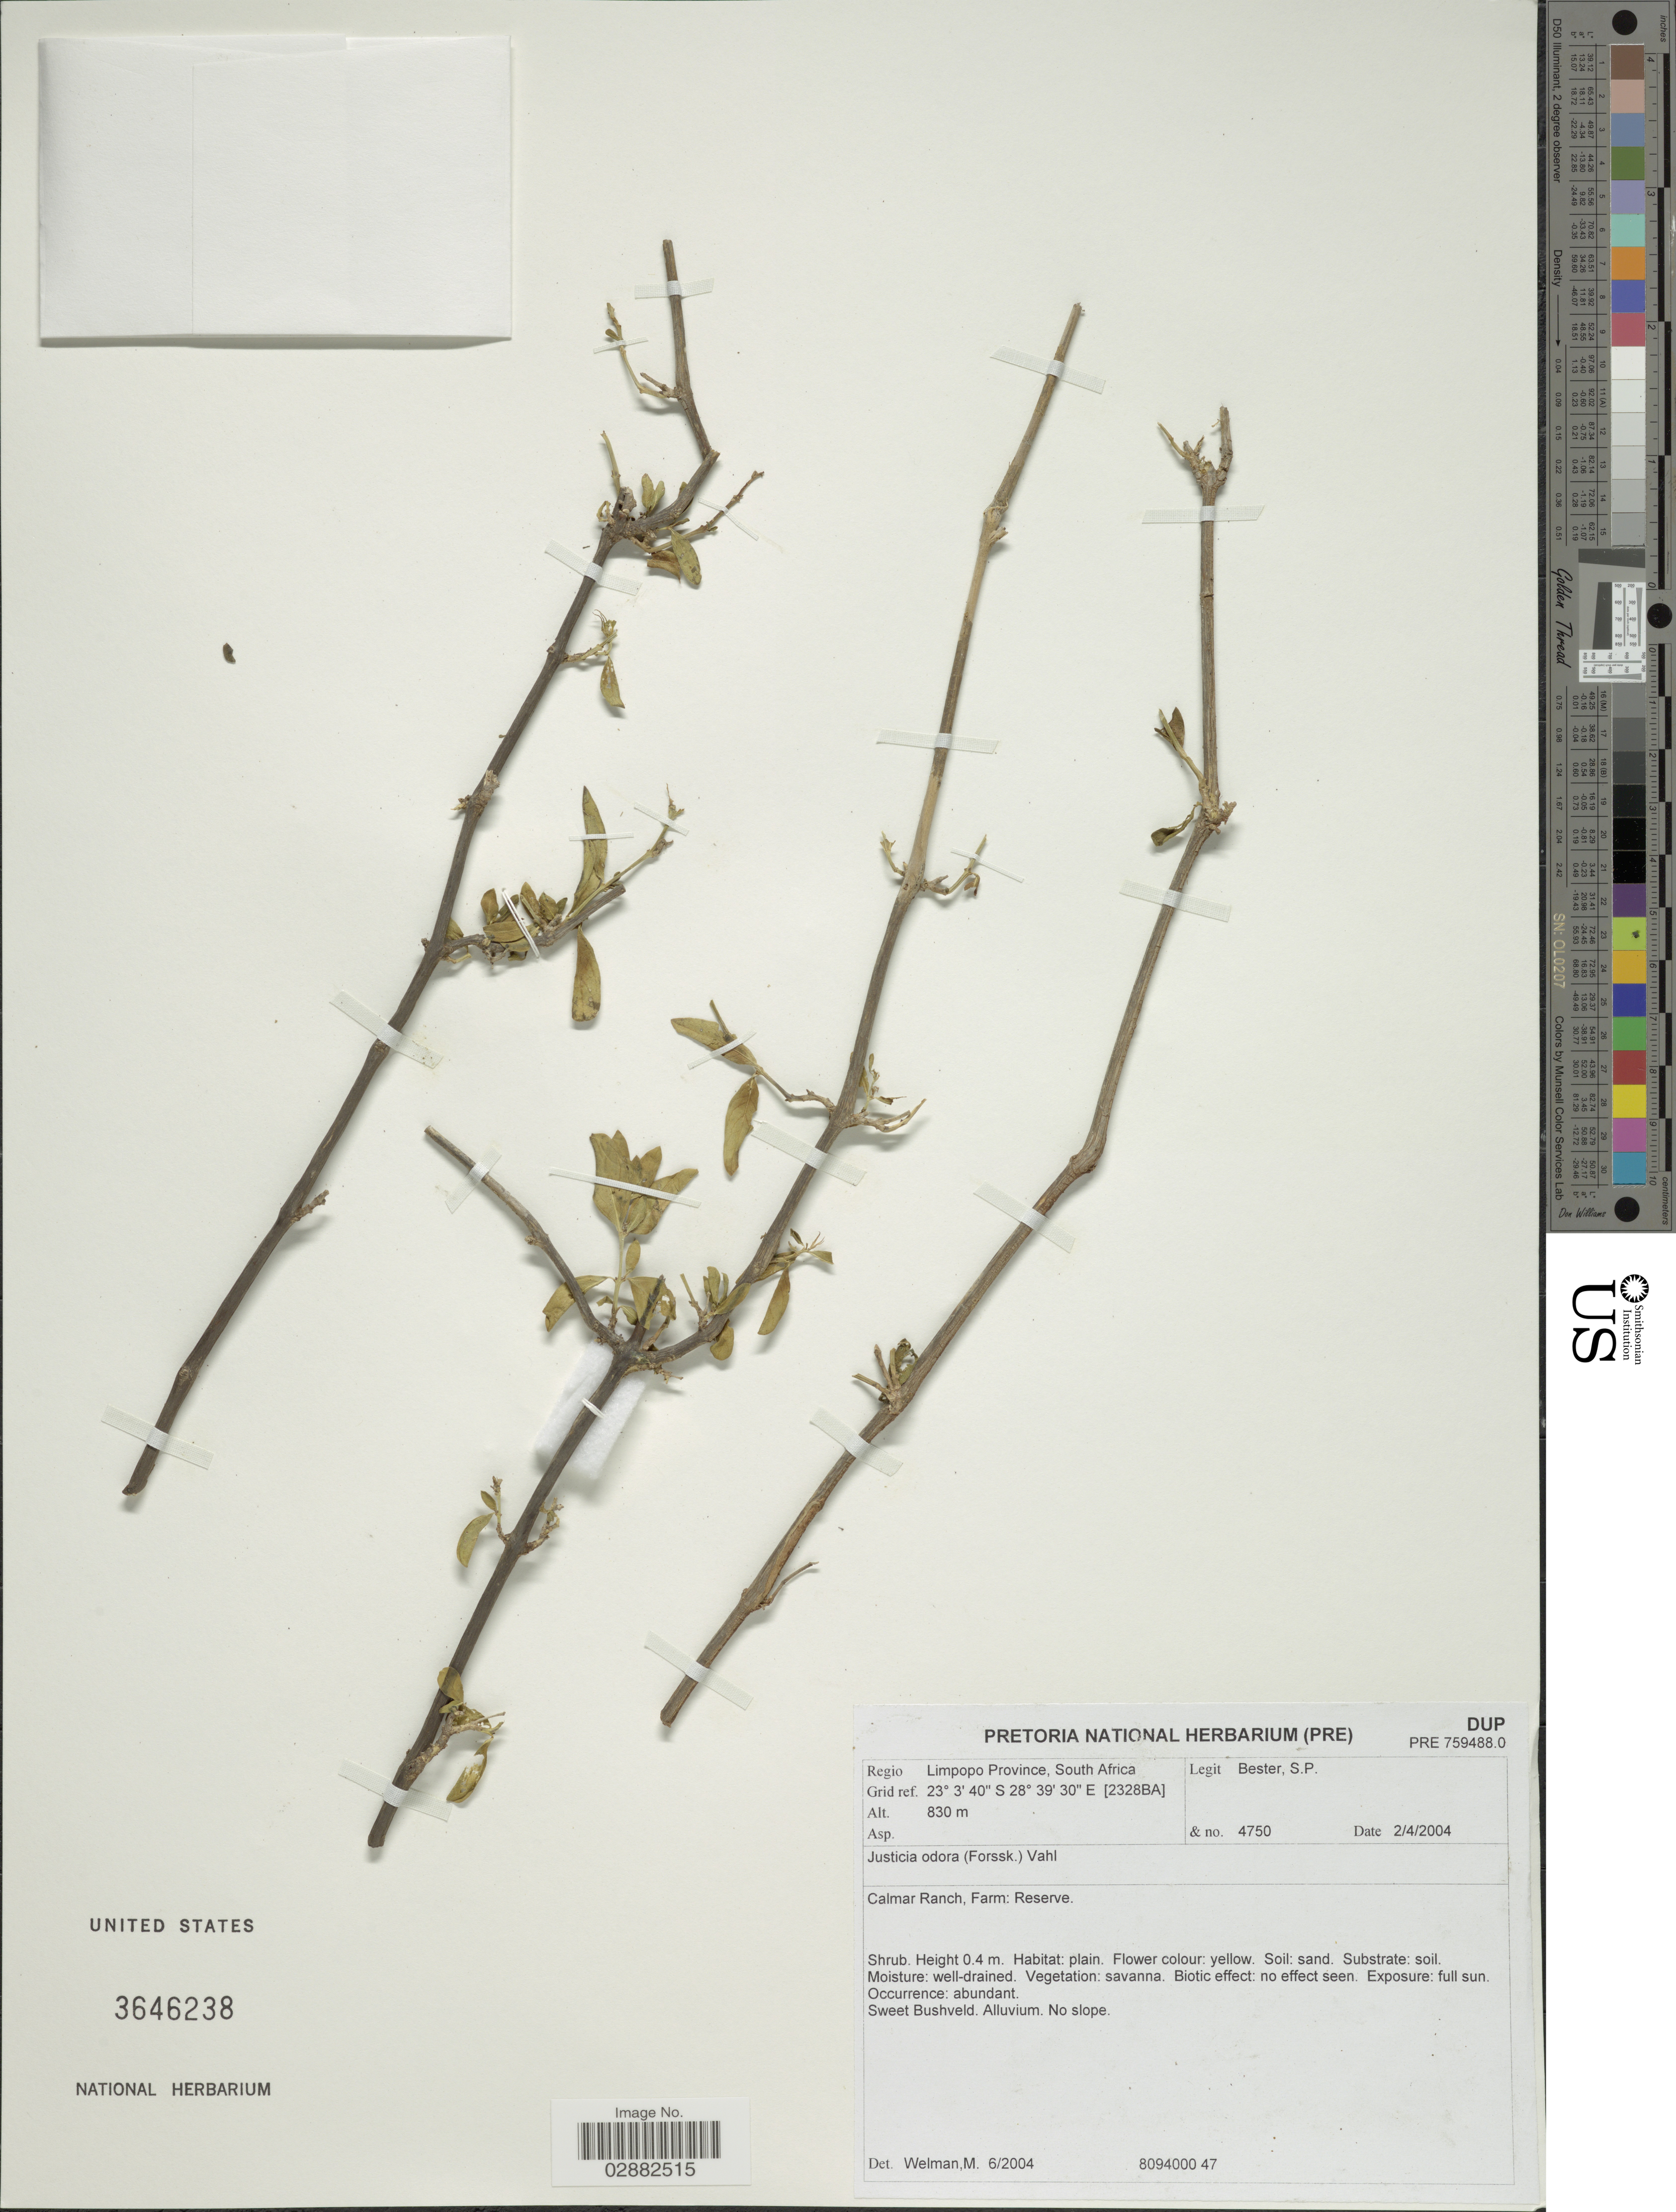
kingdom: Plantae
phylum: Tracheophyta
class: Magnoliopsida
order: Lamiales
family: Acanthaceae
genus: Justicia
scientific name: Justicia odora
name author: (Forssk.) Lam.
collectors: S. Bester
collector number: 4750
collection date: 2004-04-02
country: South Africa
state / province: Limpopo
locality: Regio Limpopo Province, South Africa [2328BA].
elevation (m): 830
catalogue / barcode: US 3646238